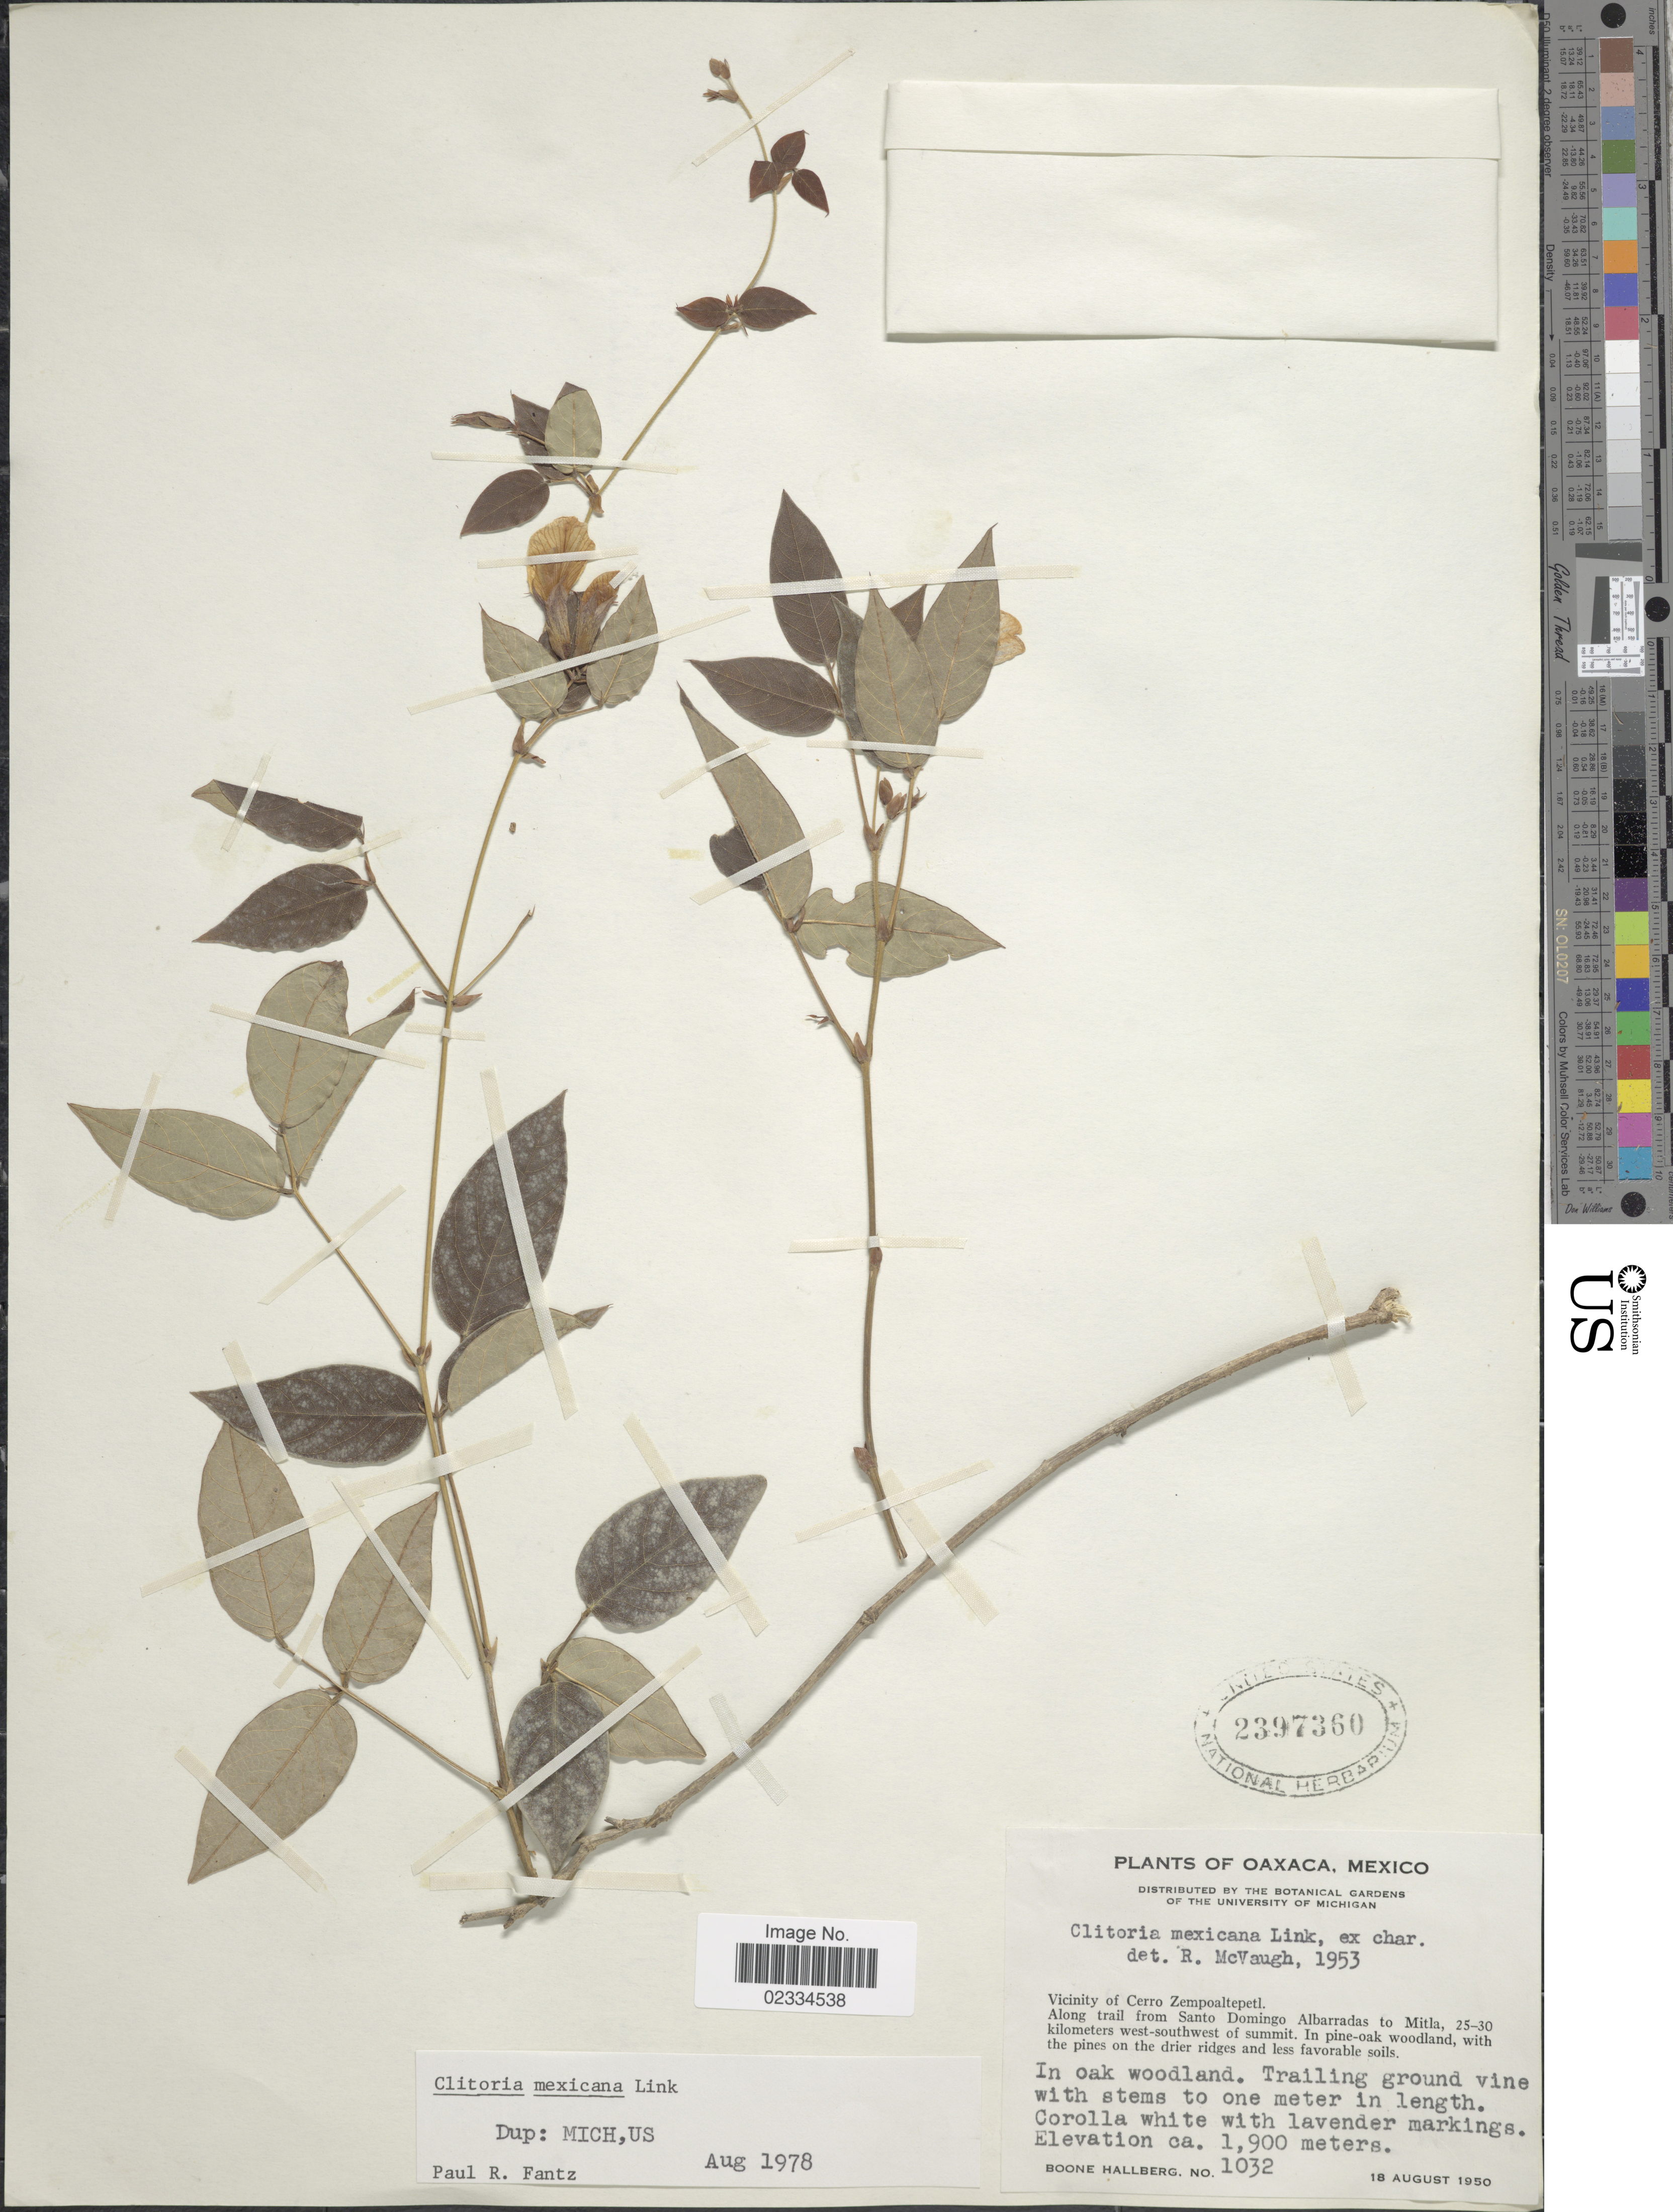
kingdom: Plantae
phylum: Tracheophyta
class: Magnoliopsida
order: Fabales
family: Fabaceae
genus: Clitoria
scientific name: Clitoria mexicana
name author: Link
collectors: B. Hallberg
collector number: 1032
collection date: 1950-08-18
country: Mexico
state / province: Oaxaca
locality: Vicinity of Cerro Zempoaltepetl, Along trail from Santo Domingo Albarradas to Mitla, 25-30 kilometers west-southwest of Summit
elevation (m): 1900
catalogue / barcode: US 2397360